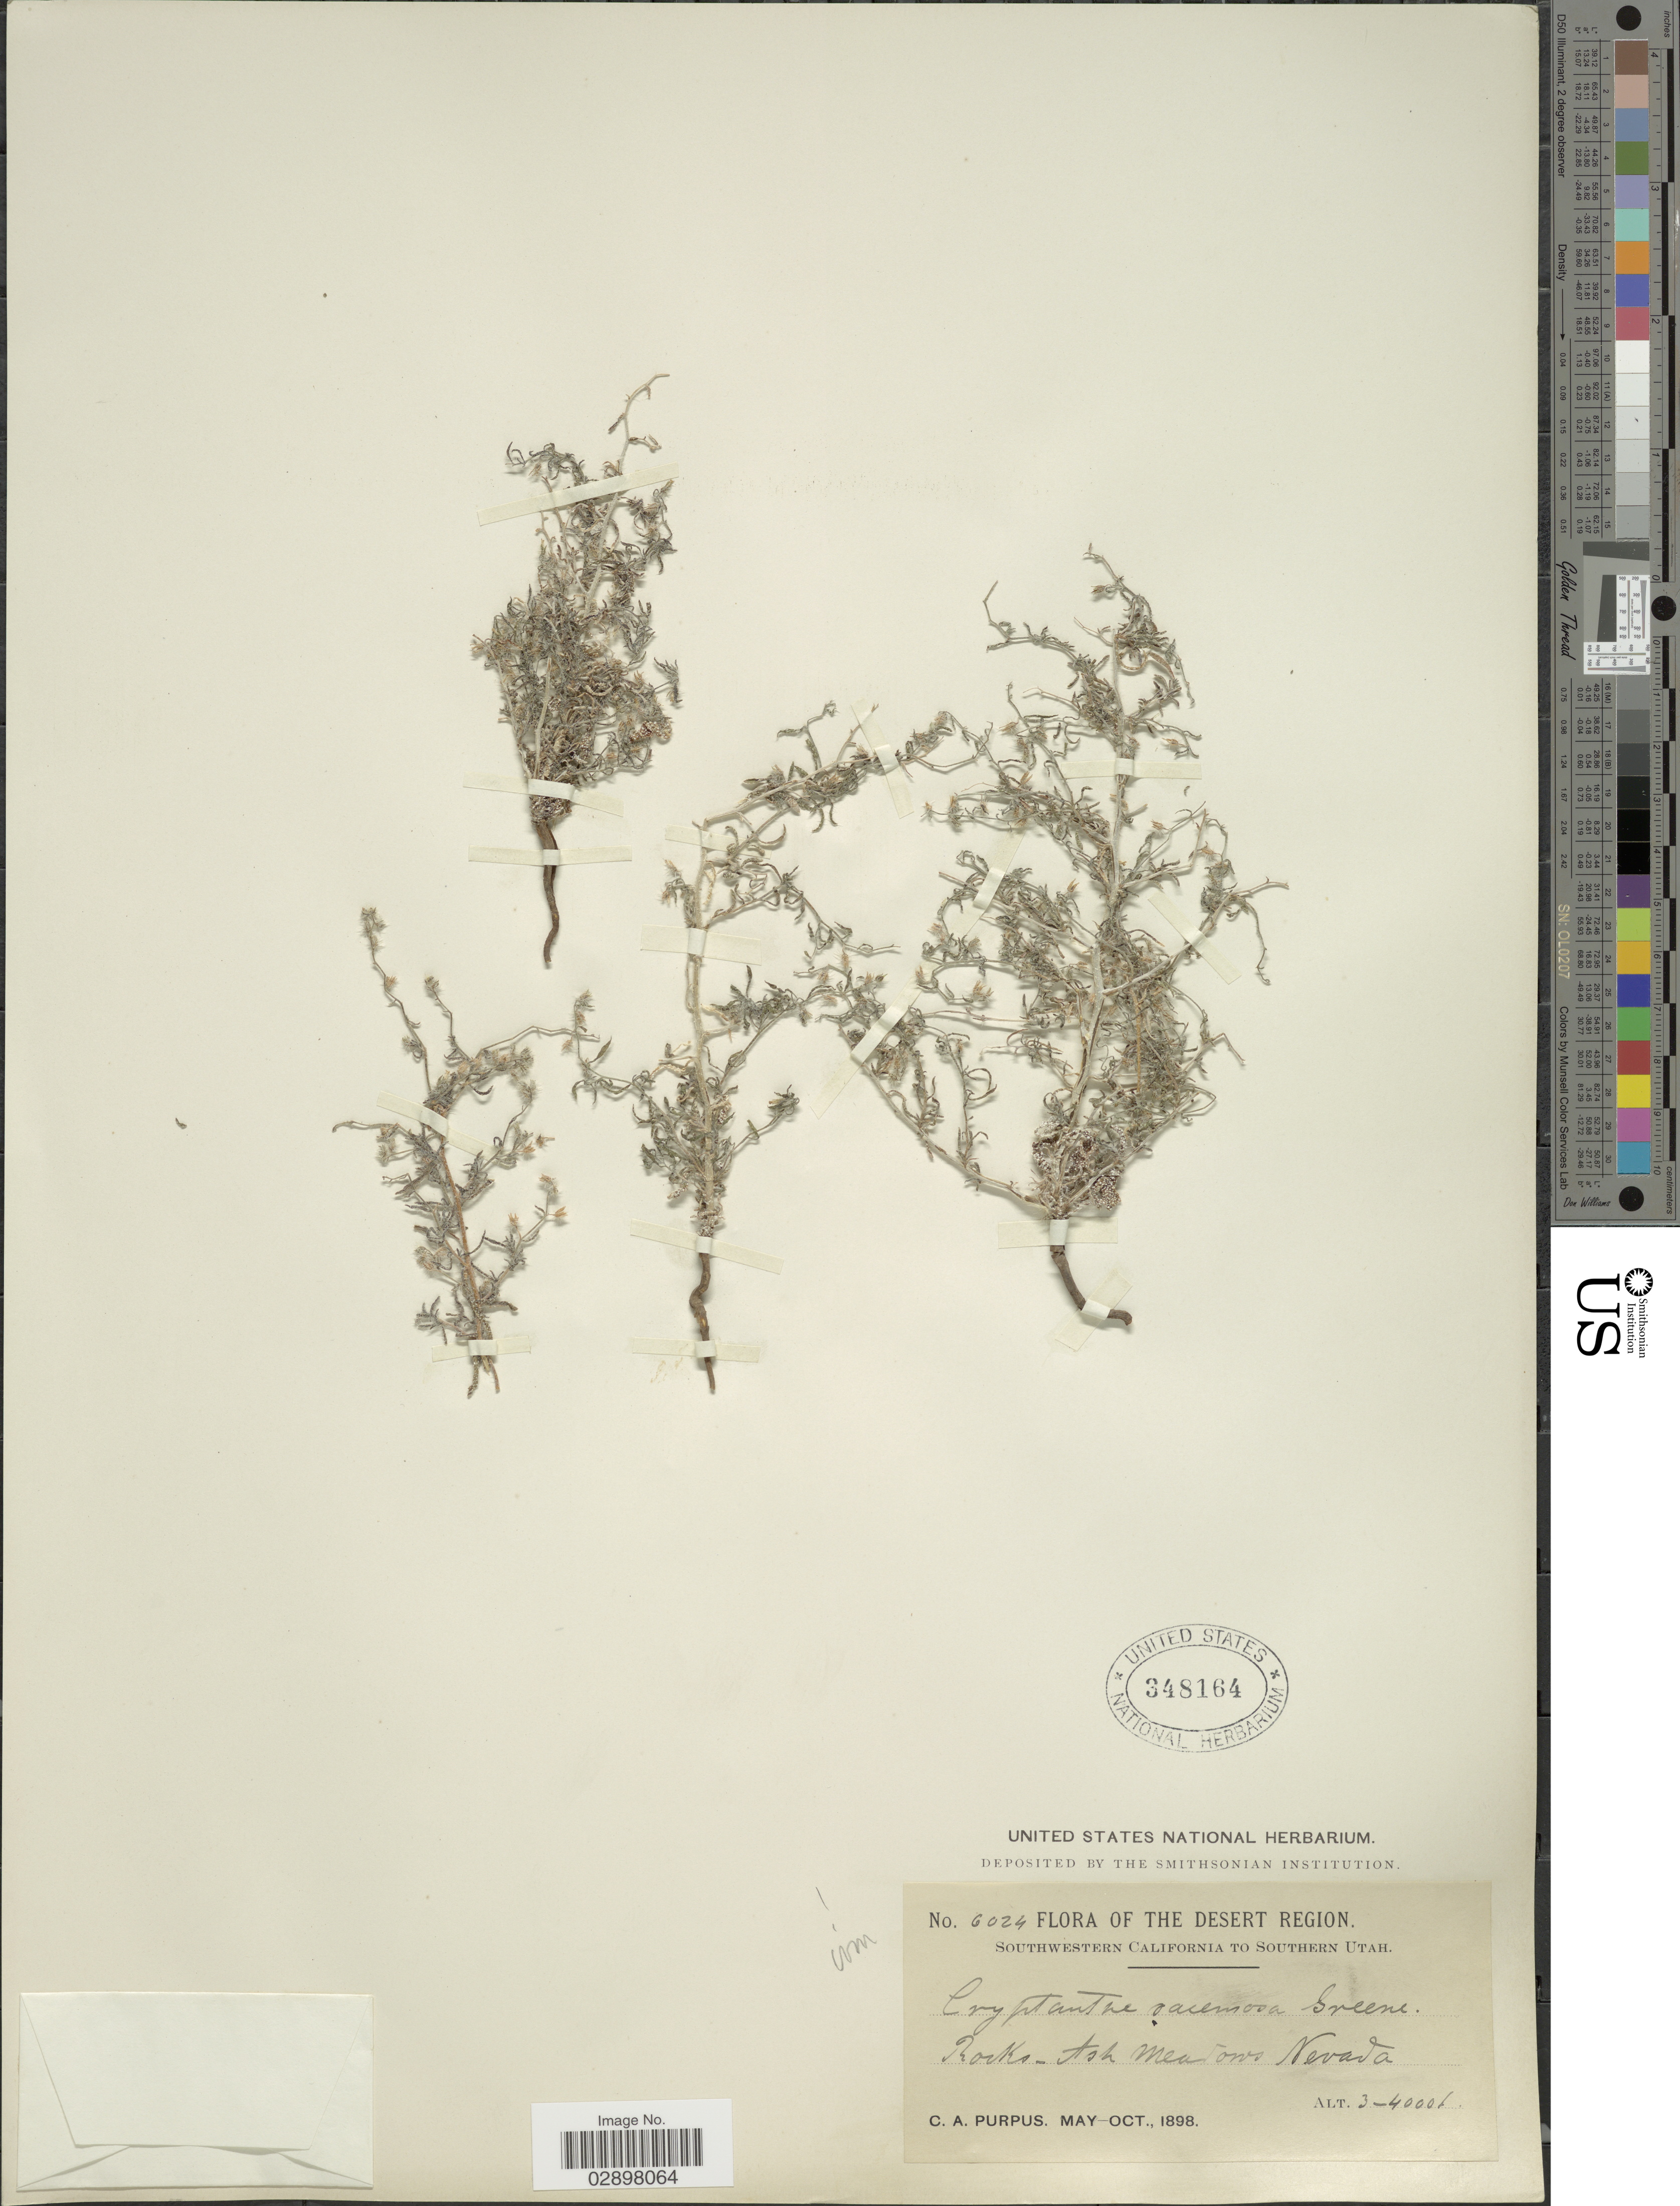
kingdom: Plantae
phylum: Tracheophyta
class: Magnoliopsida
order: Boraginales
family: Boraginaceae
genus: Cryptantha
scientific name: Cryptantha racemosa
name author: (S. Watson) Greene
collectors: C. A. Purpus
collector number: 6024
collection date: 1898-05/1898-10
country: United States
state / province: Nevada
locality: The Desert Region, Rocks - Ash meadows Nevada.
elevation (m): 914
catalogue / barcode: US 348164